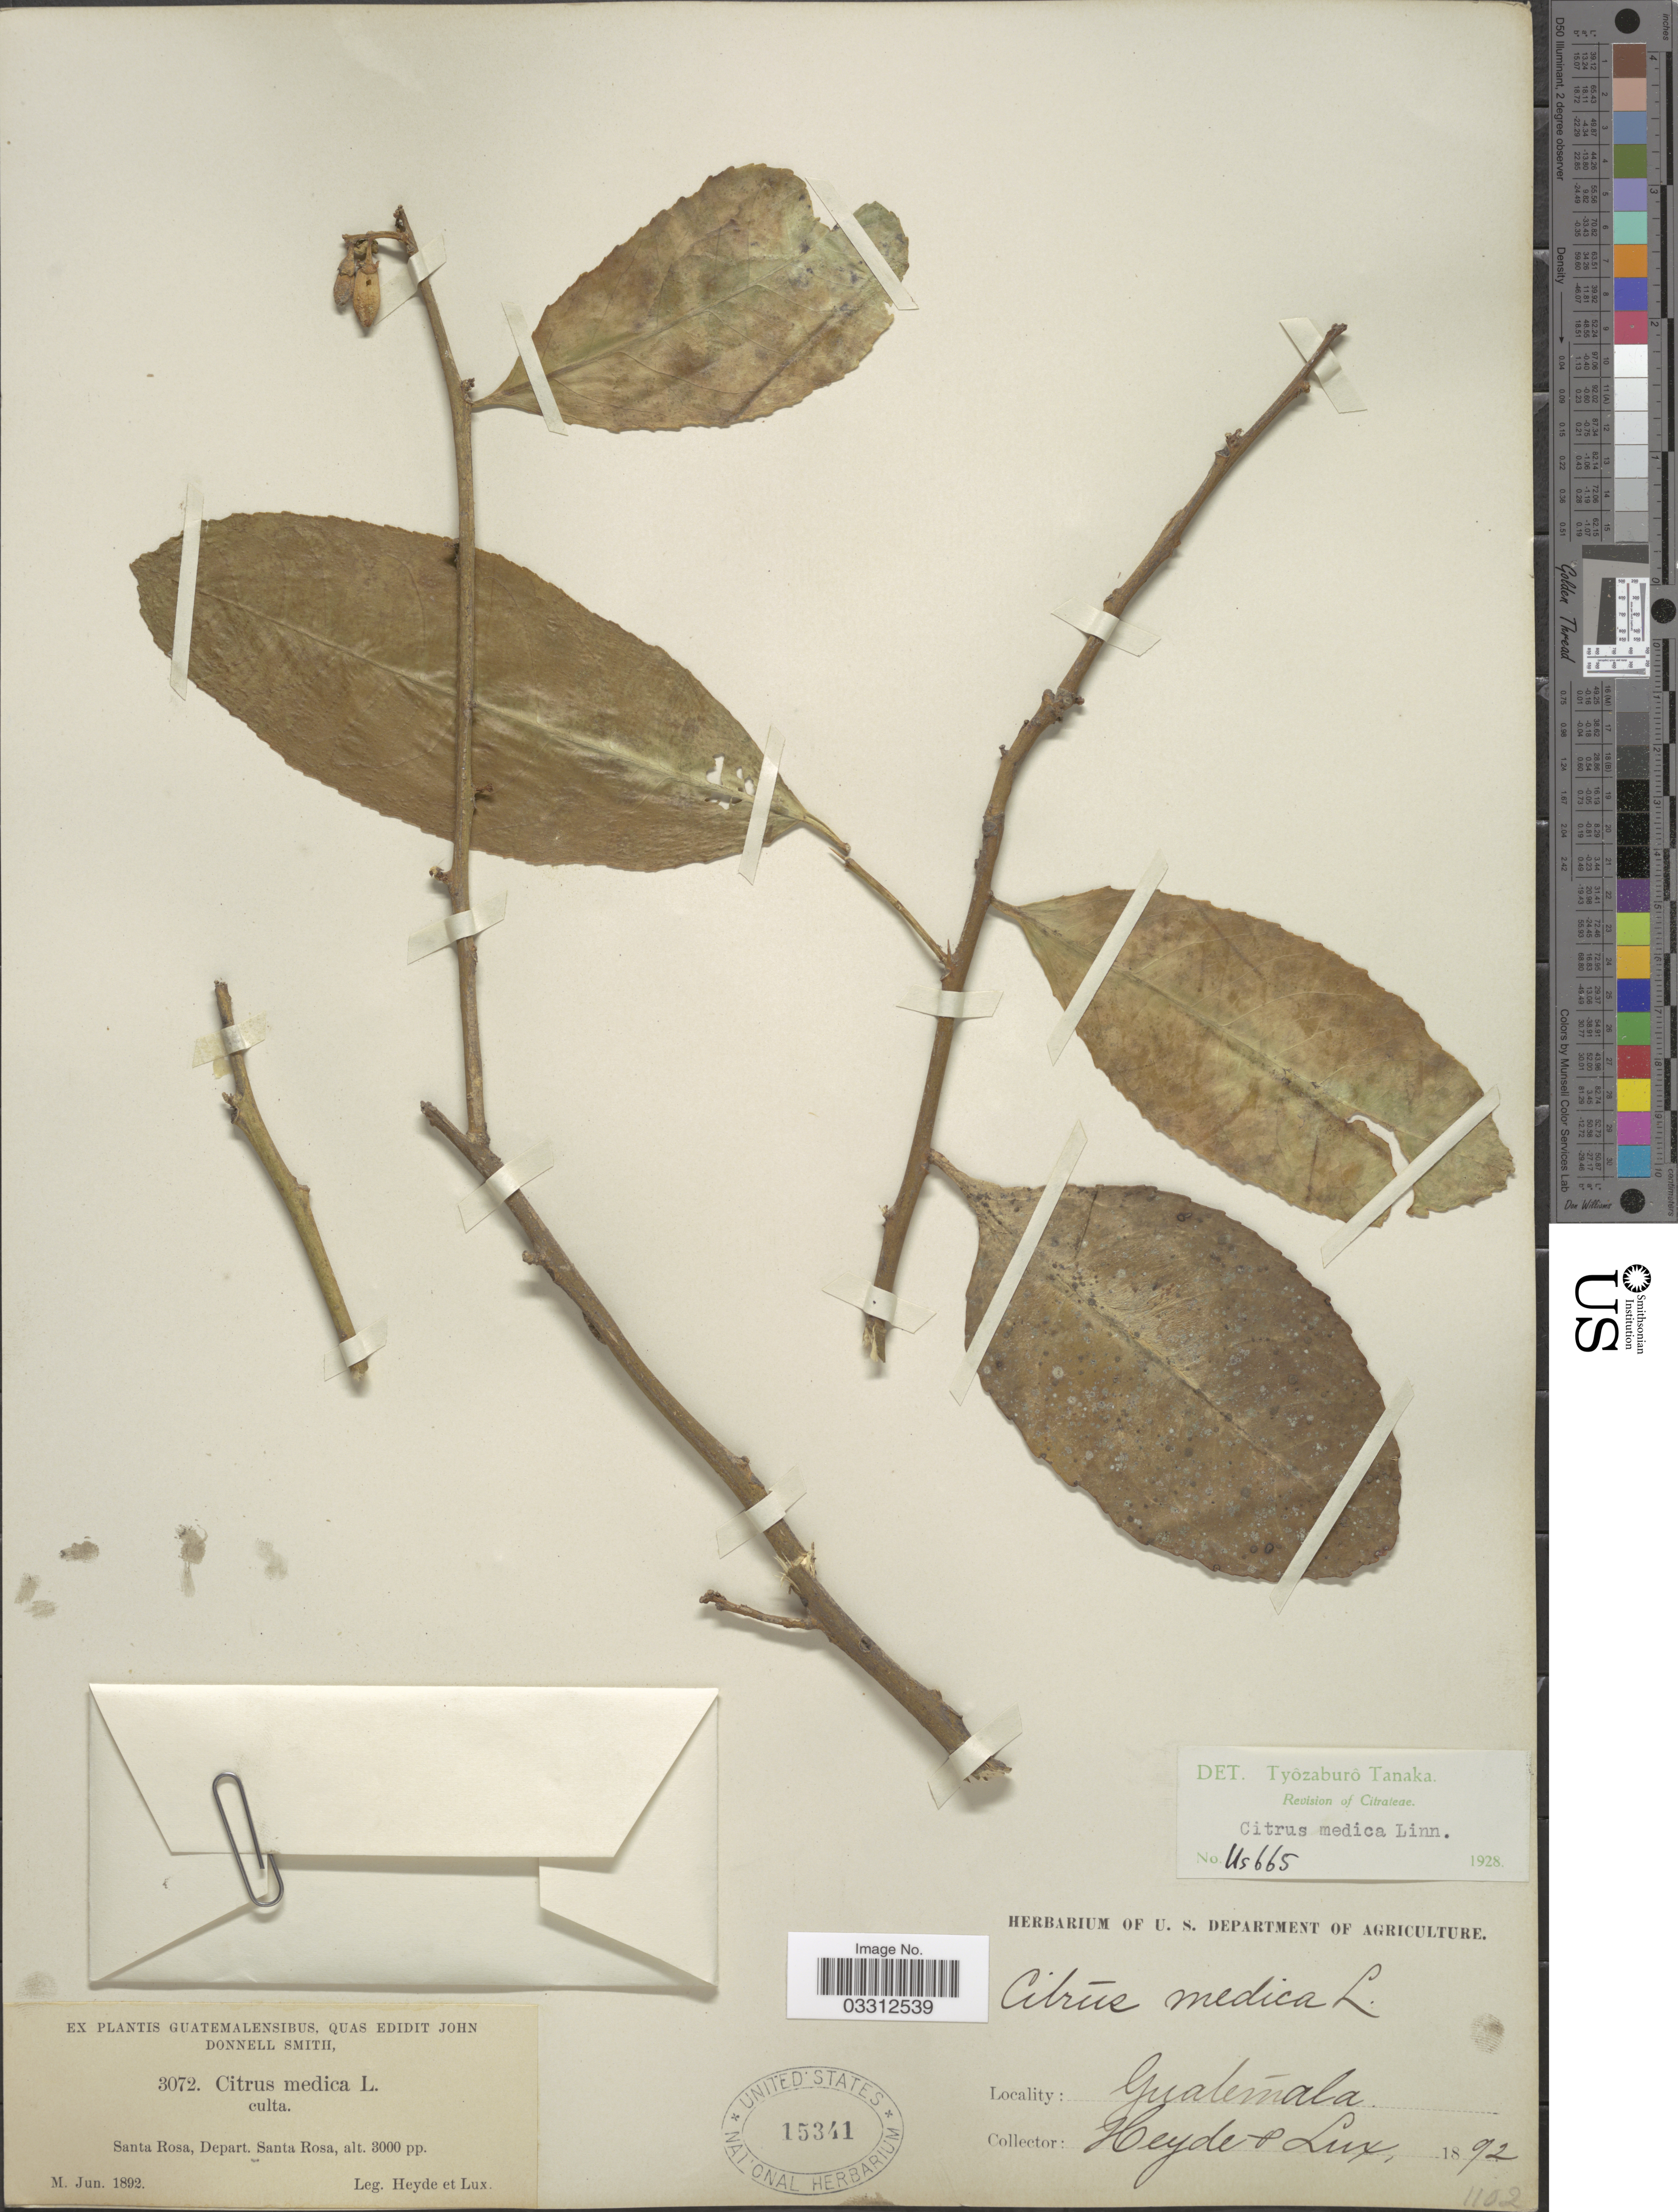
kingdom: Plantae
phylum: Tracheophyta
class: Magnoliopsida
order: Sapindales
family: Rutaceae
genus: Citrus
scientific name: Citrus medica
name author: L.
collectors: Heyde & Lux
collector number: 3072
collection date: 1892-06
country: Guatemala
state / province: Santa Rosa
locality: Depart. Santa Rosa.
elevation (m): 914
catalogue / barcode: US 15341